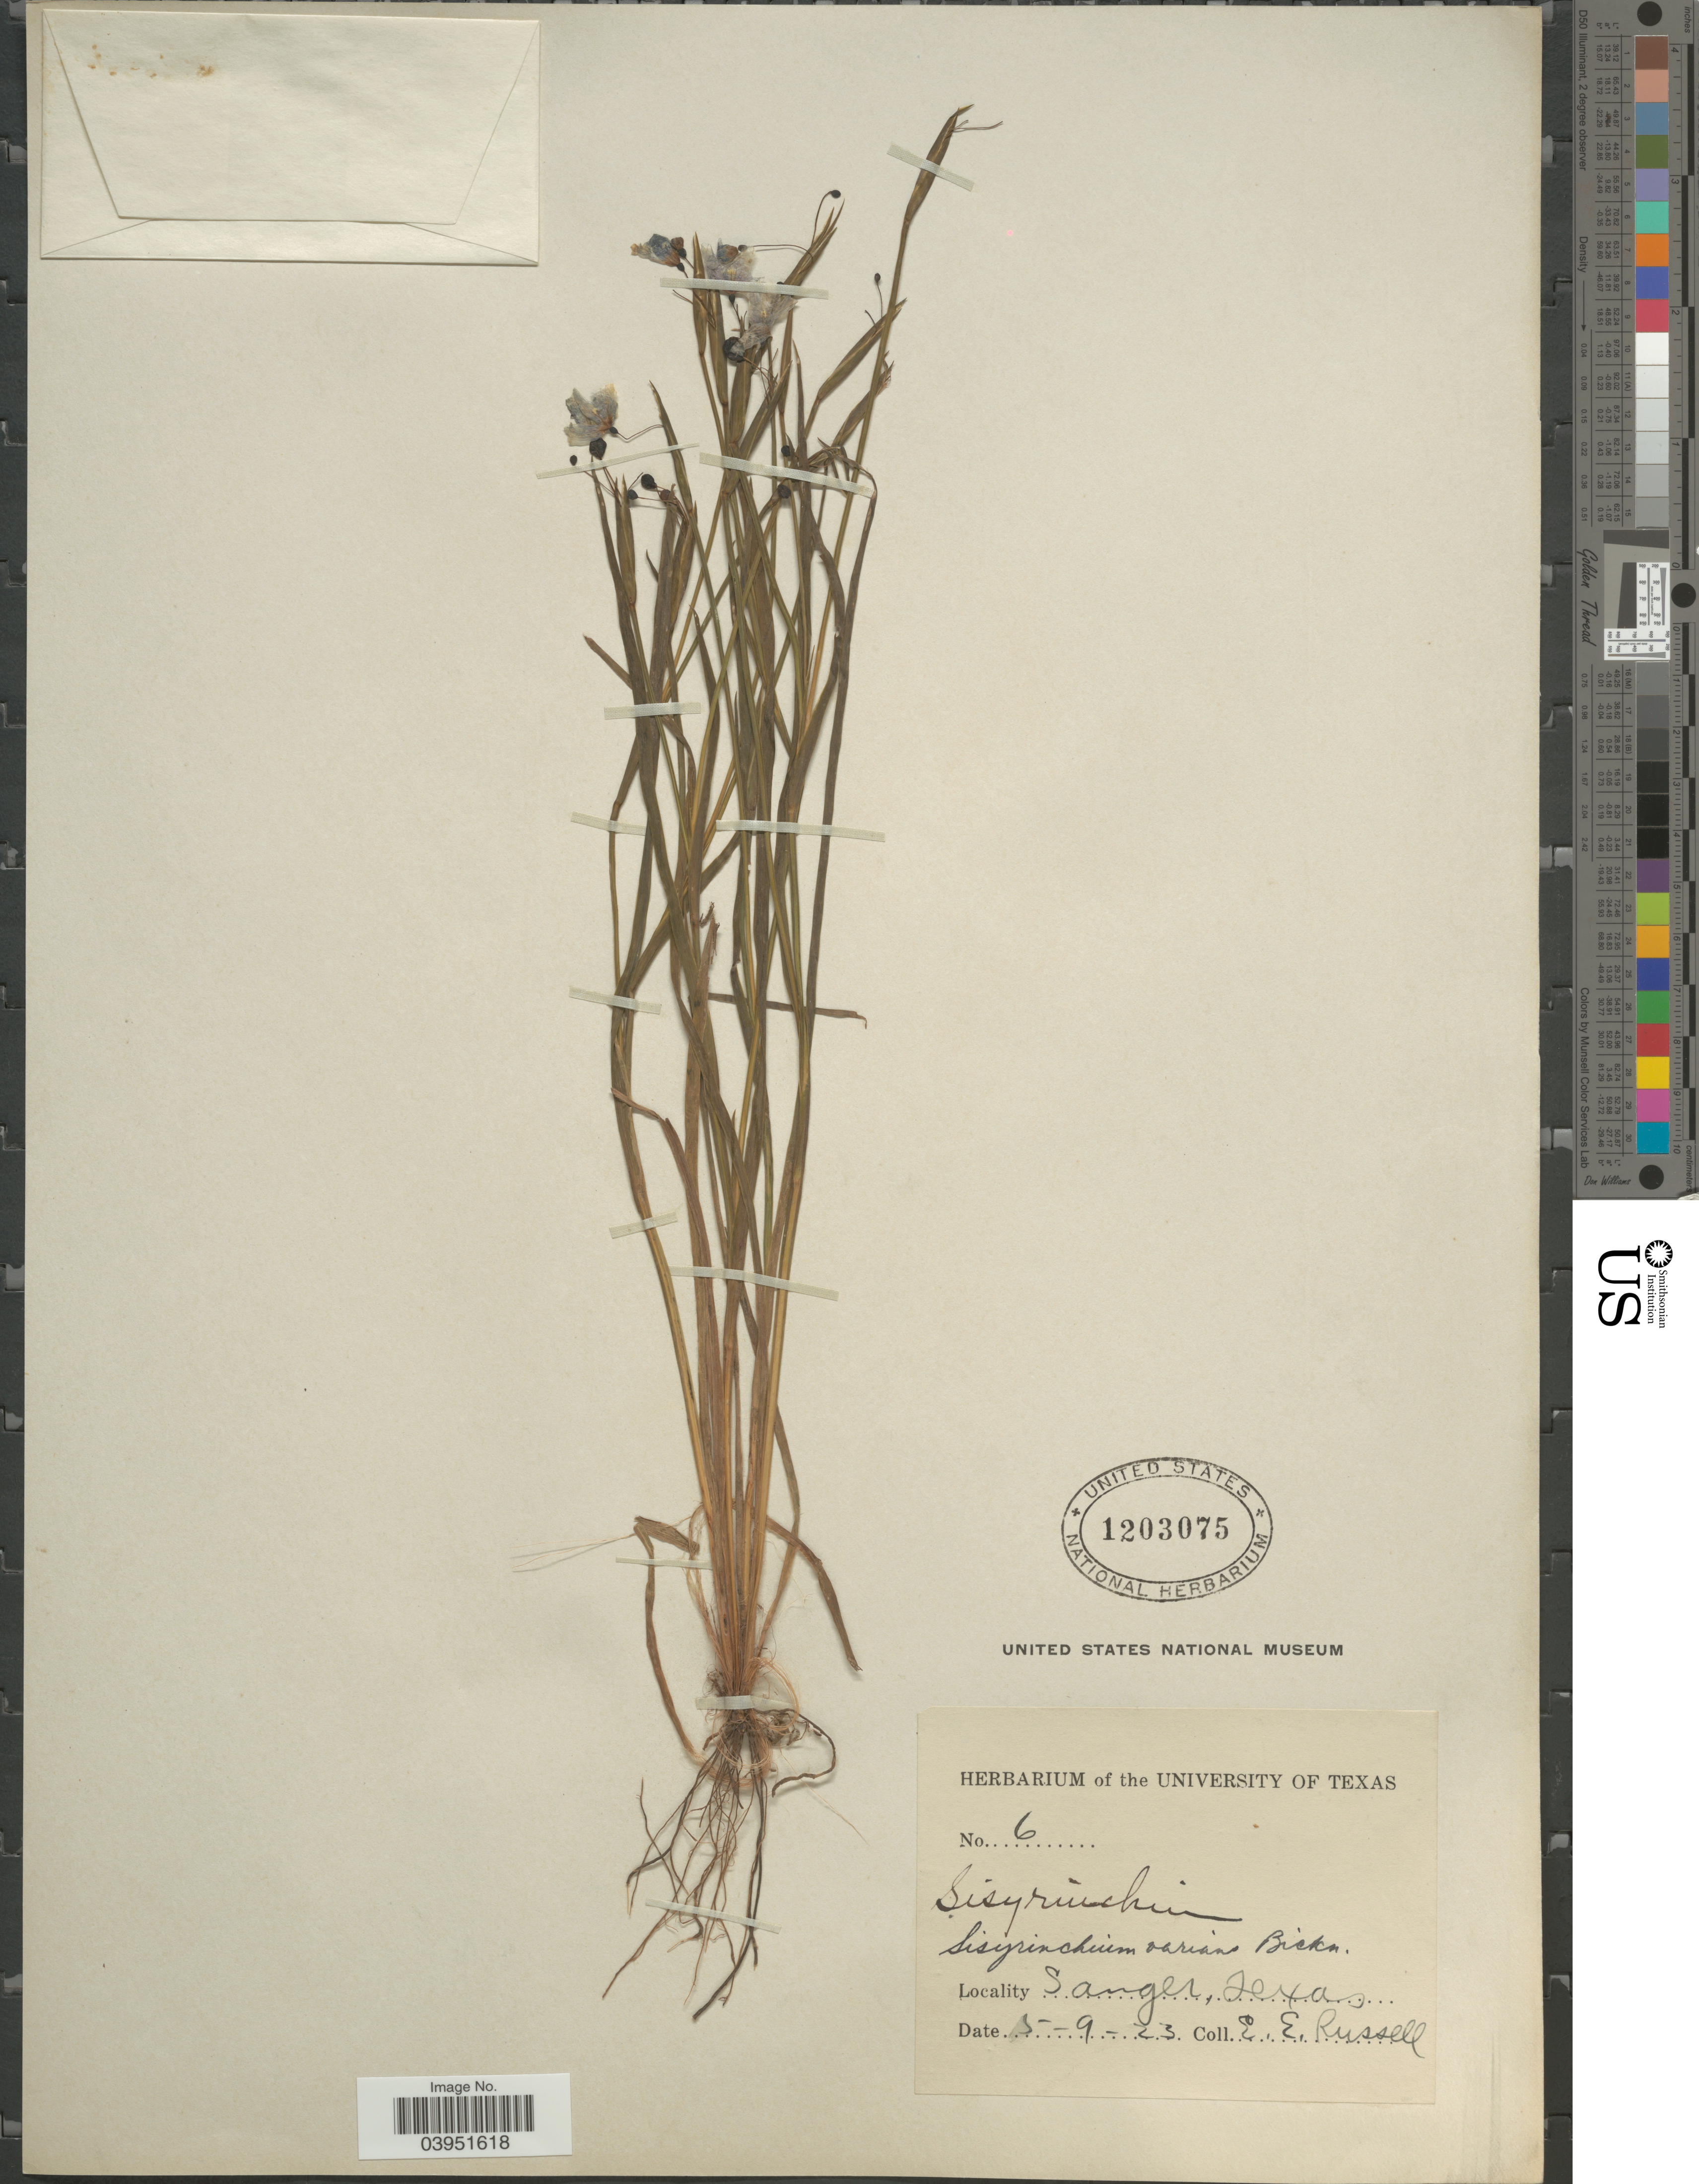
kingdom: Plantae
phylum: Tracheophyta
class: Liliopsida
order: Asparagales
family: Iridaceae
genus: Sisyrinchium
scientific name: Sisyrinchium varians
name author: E.P. Bicknell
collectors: E. Russell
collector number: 6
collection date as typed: Transcribed d/m/y: 9/5/23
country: United States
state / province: Texas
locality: Sanger.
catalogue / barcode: US 1203075